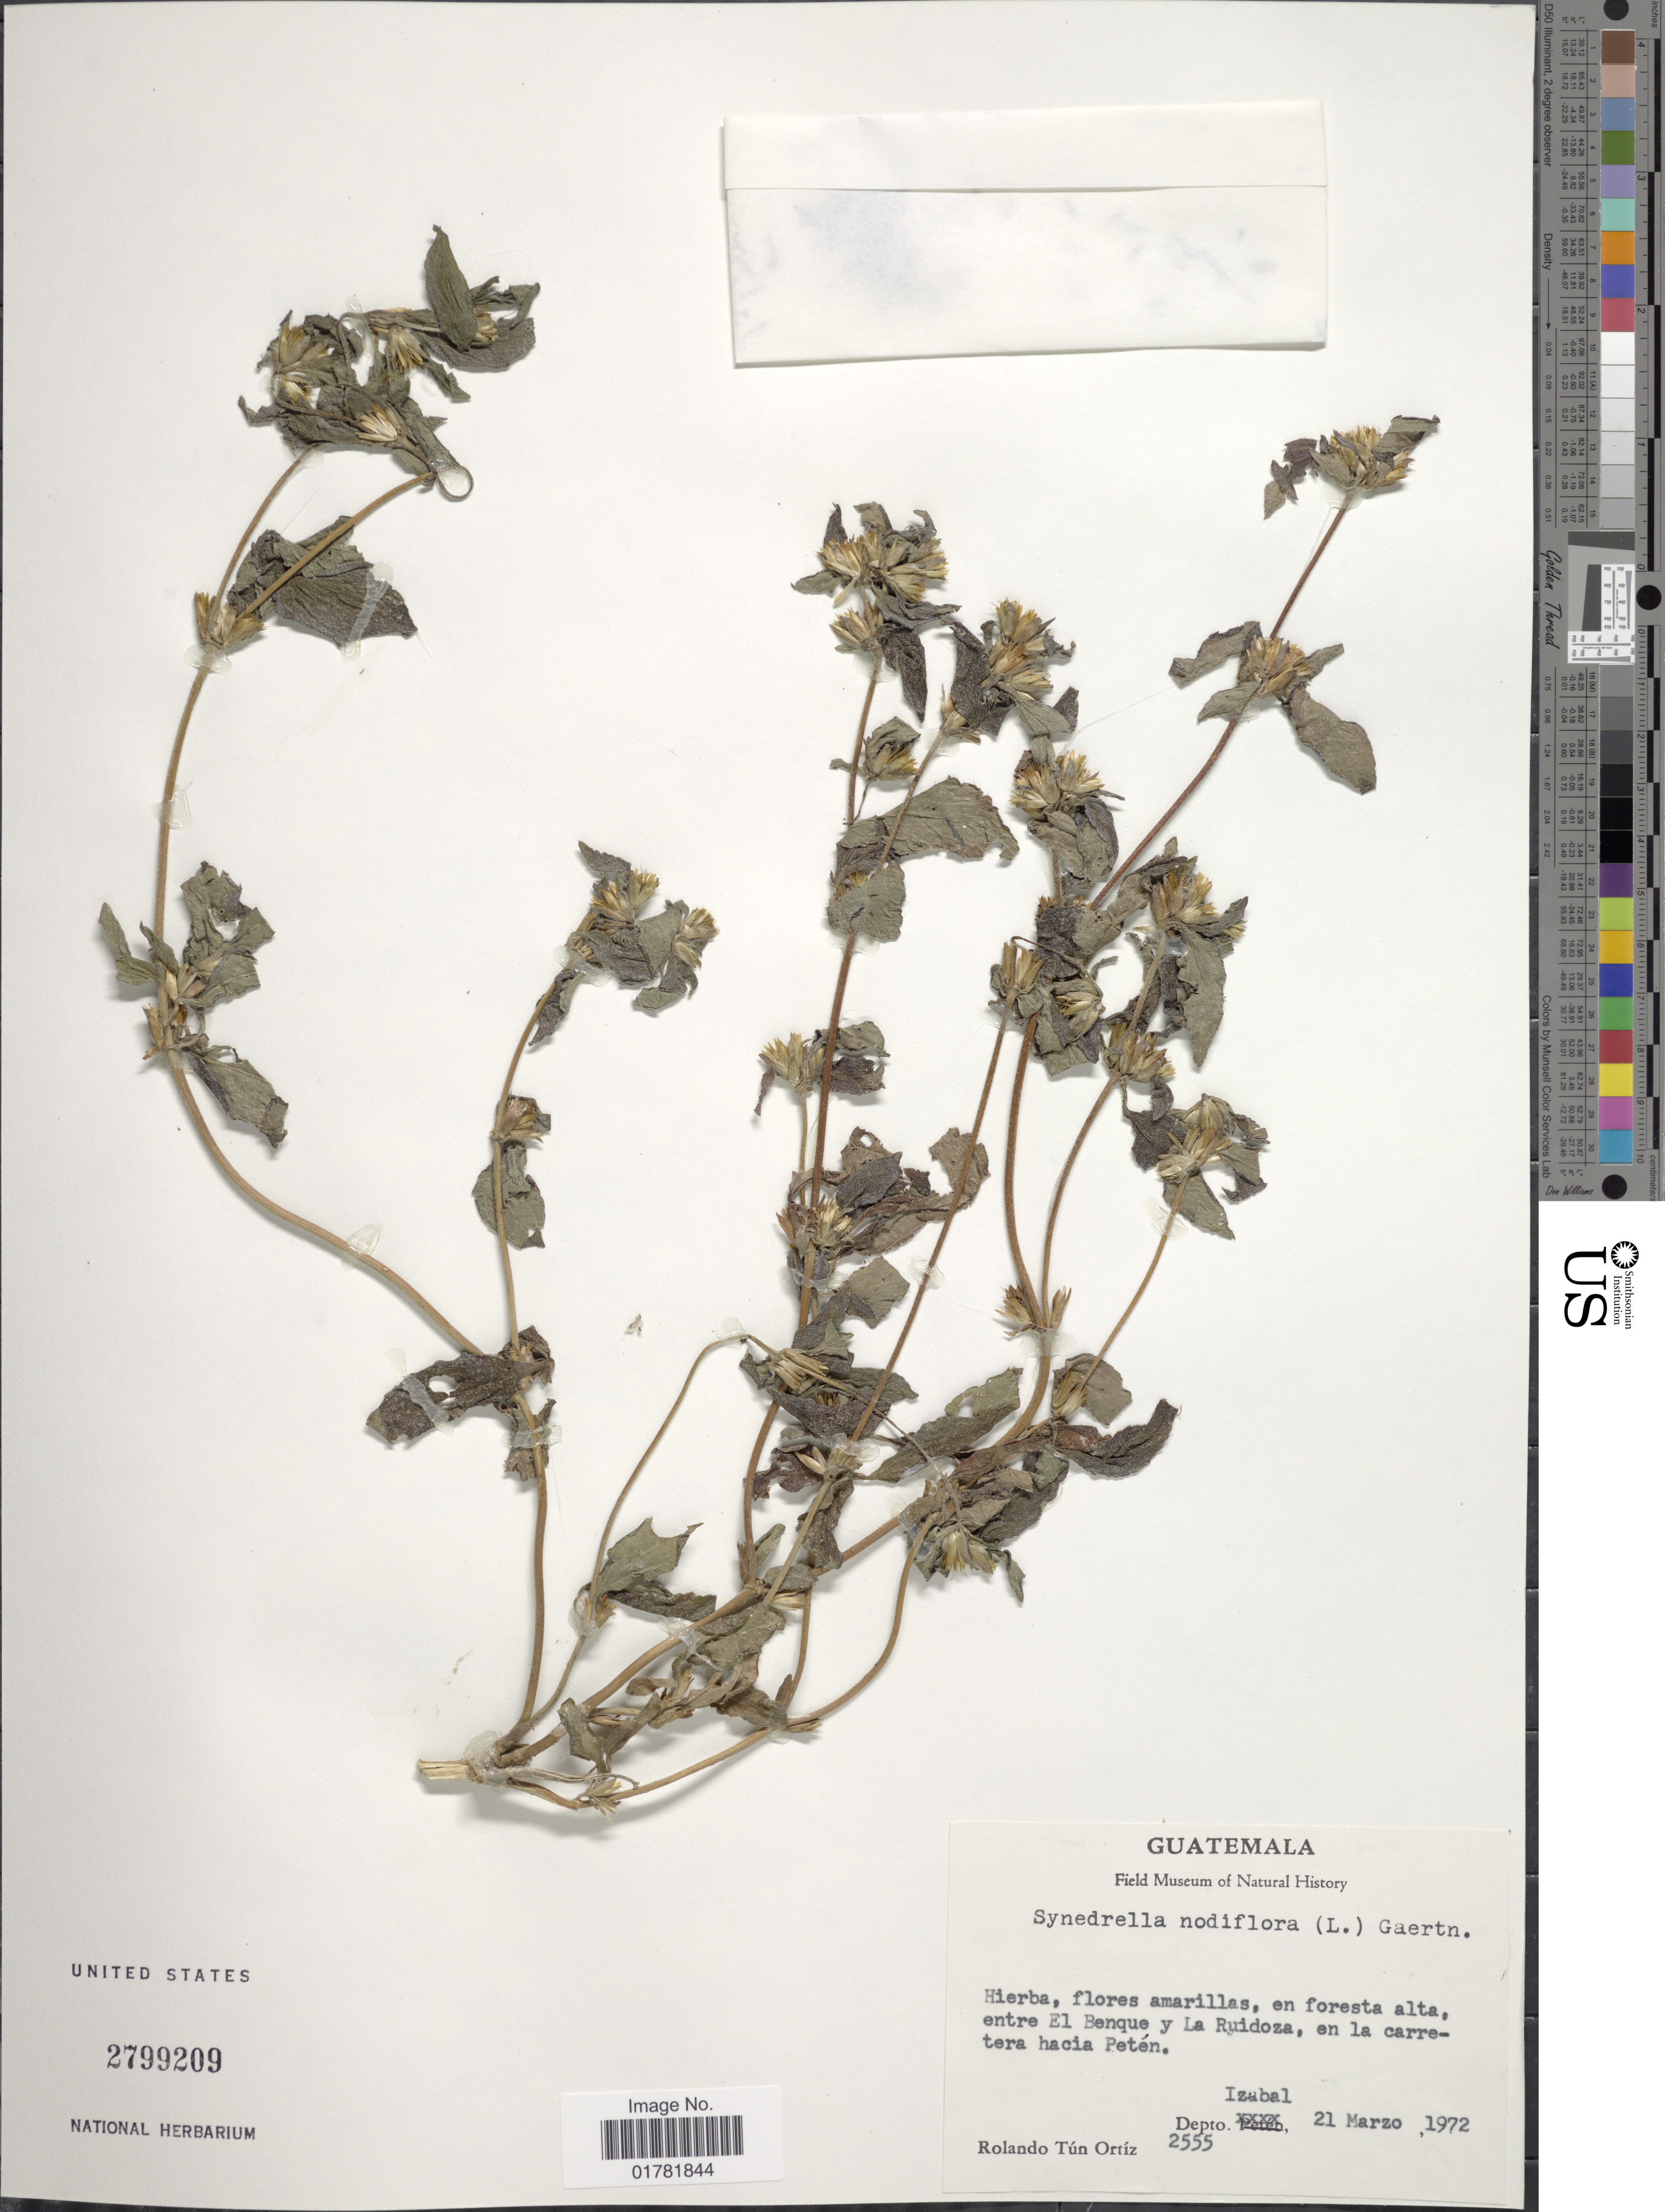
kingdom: Plantae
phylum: Tracheophyta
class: Magnoliopsida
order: Asterales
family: Asteraceae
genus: Synedrella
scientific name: Synedrella nodiflora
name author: (L.) Gaertn.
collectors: R. T. Ortíz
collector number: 2555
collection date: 1972-03-21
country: Guatemala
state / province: Izabal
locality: En foresta alta, entre El Benque y La Ruidoza, en la carretera hacia Petén, Depto Izabal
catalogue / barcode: US 2799209